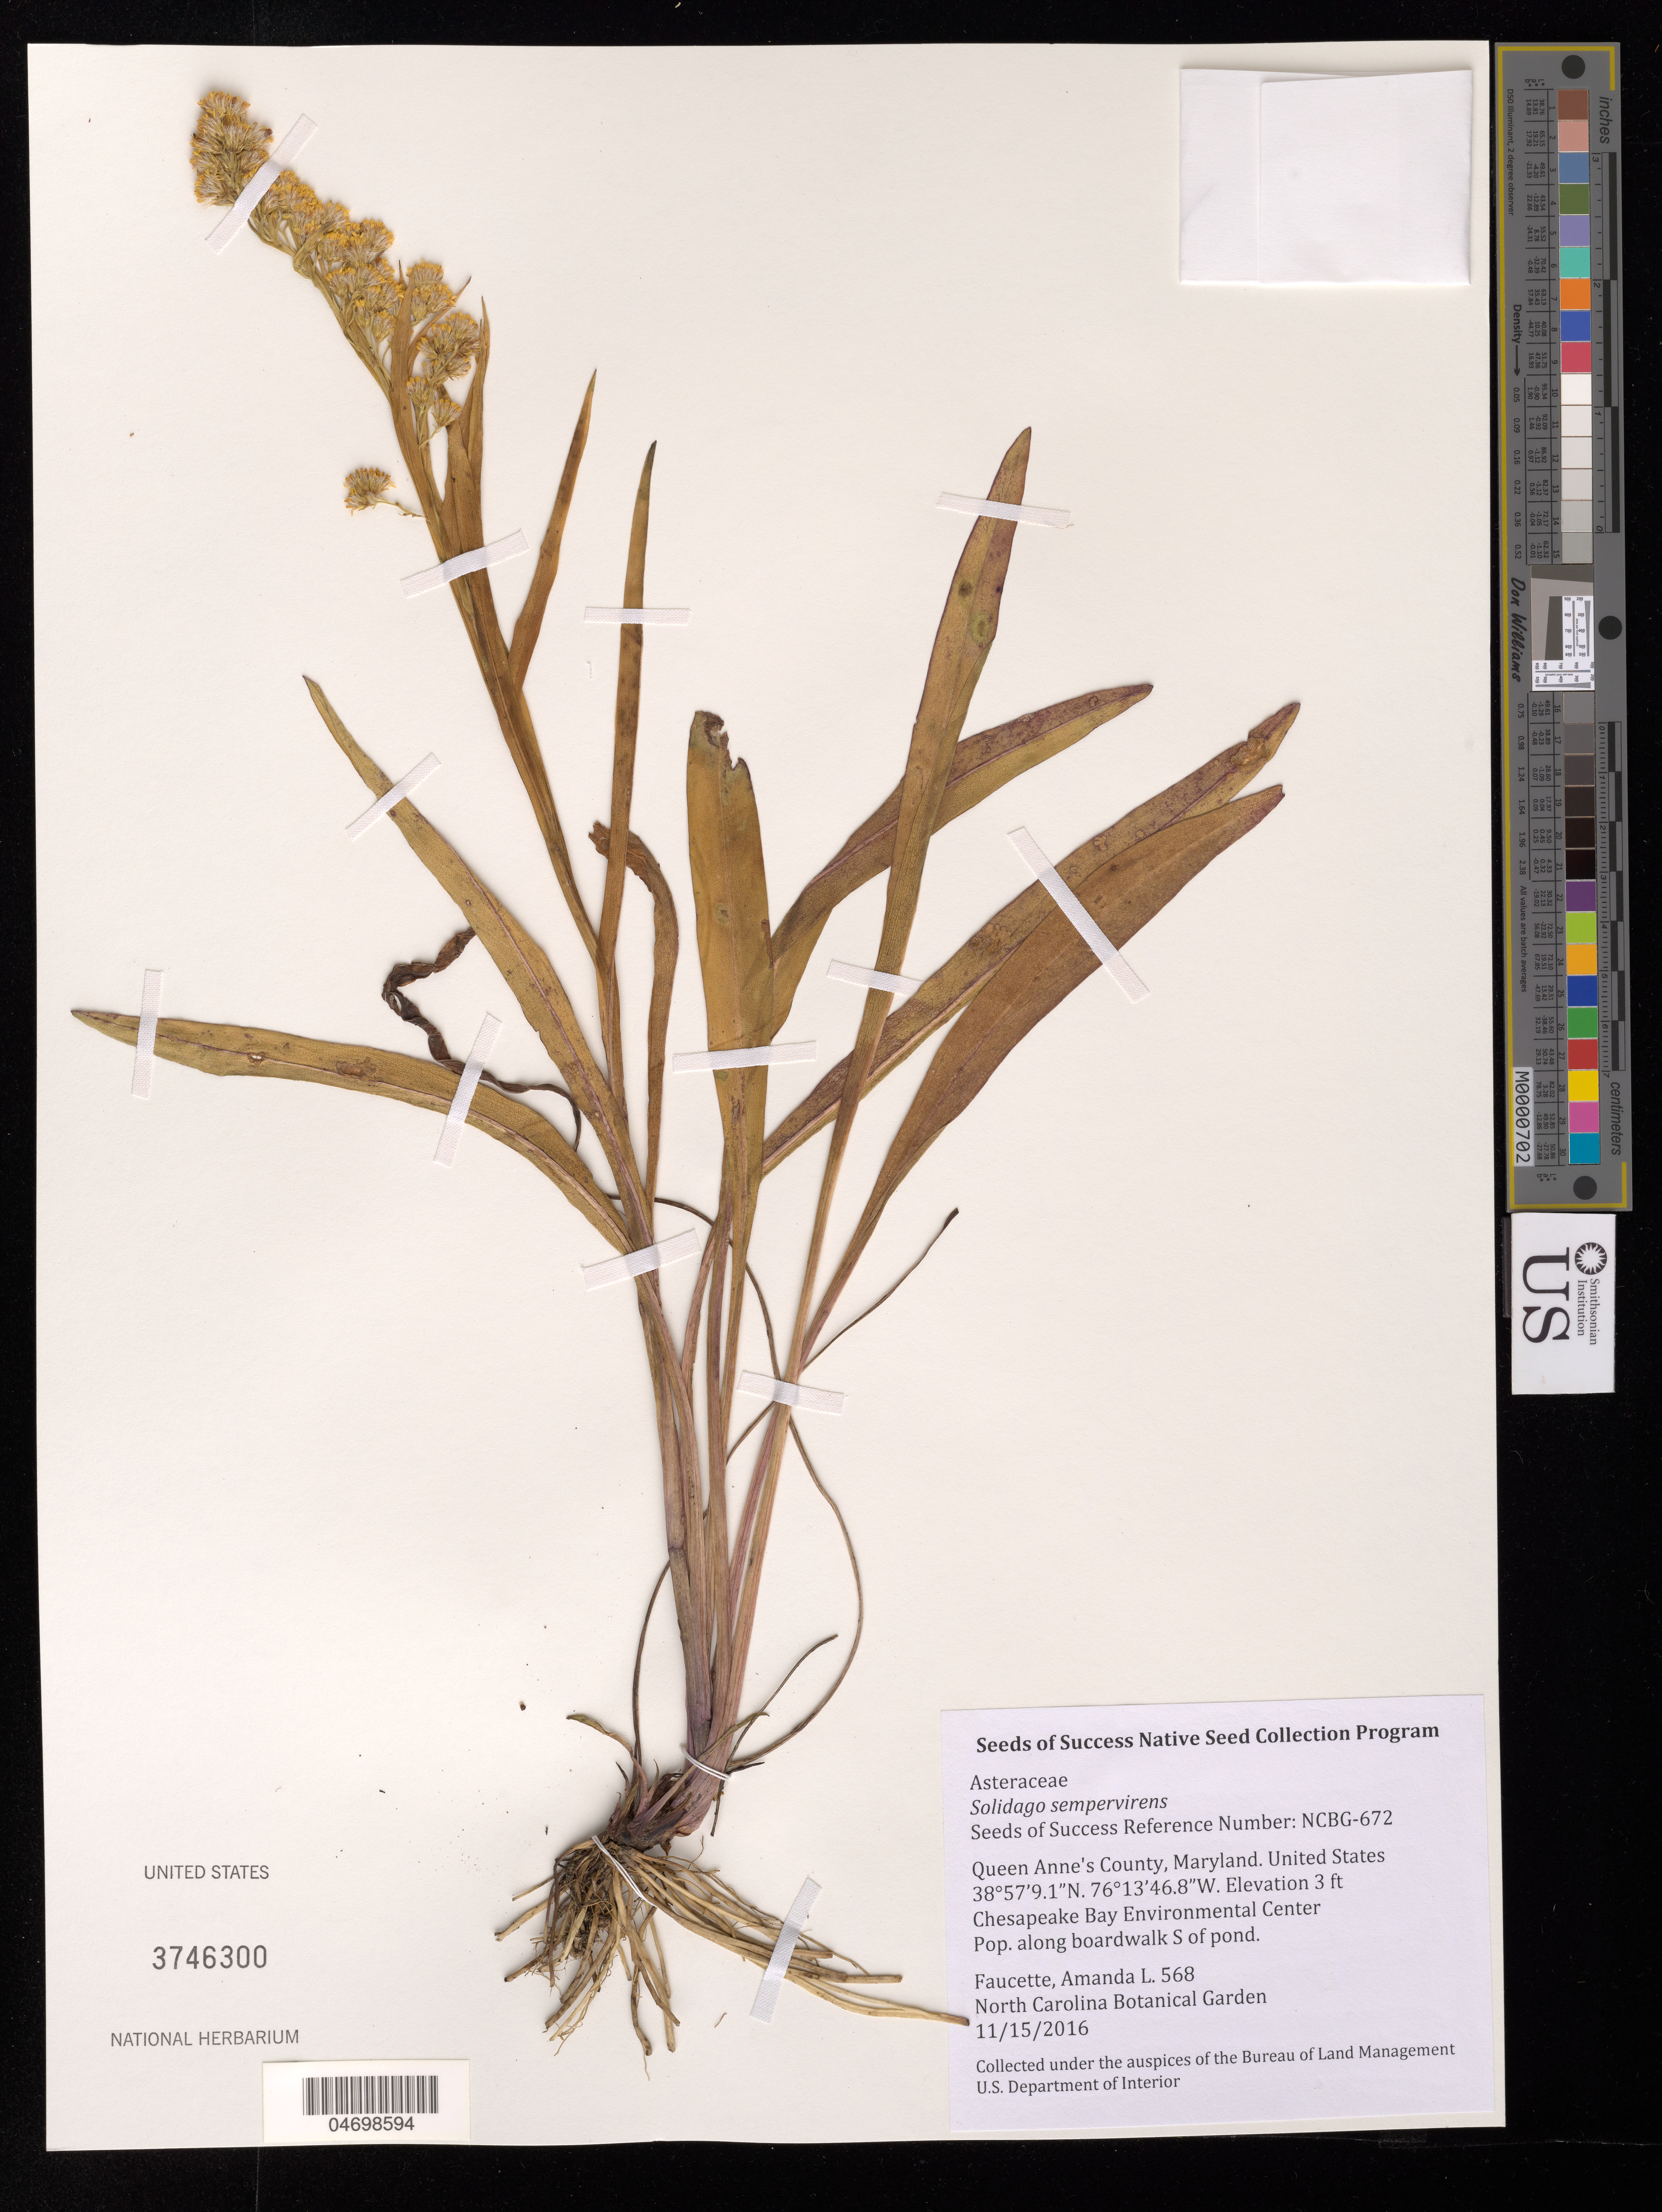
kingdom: Plantae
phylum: Tracheophyta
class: Magnoliopsida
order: Asterales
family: Asteraceae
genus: Solidago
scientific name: Solidago sempervirens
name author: L.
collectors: A. Faucette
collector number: NCBG-672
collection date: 2016-11-15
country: United States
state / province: Maryland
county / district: Queen Anne's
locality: Cheapeake Bay Environmental Center, along boardwalk S of pond.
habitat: Mid-Atlantic High Salt Marsh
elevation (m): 1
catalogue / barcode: US 3746300